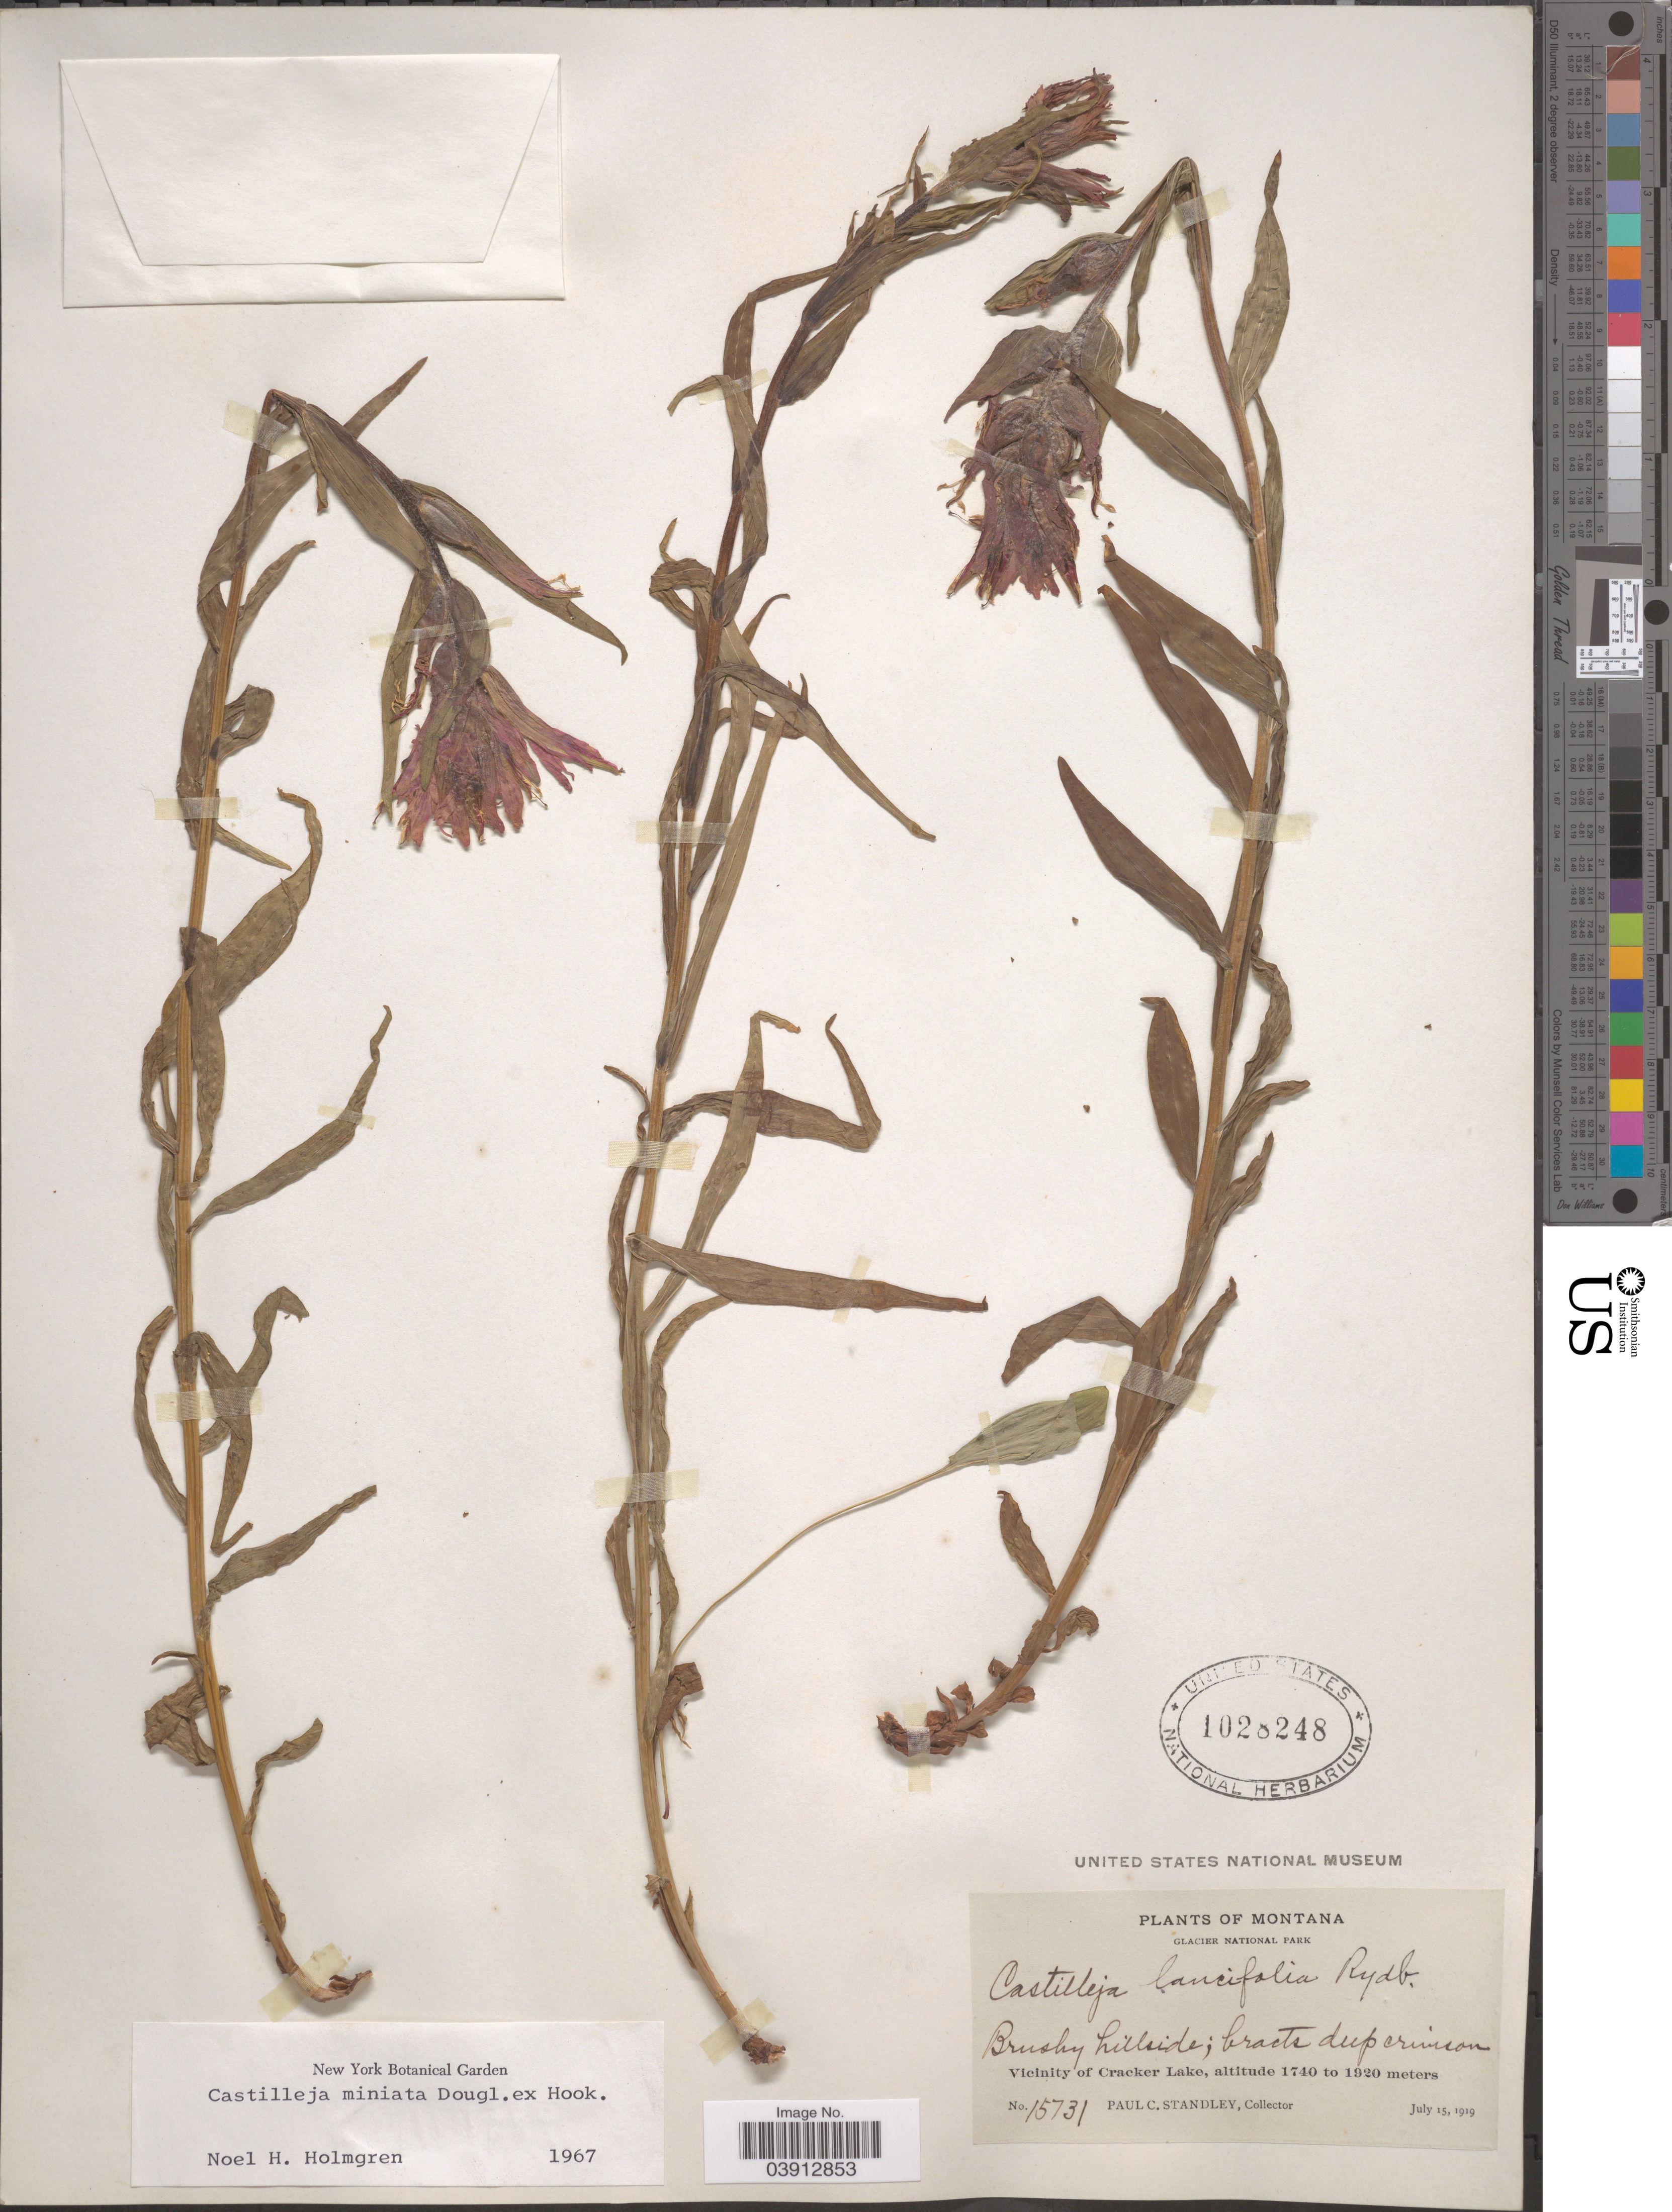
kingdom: Plantae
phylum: Tracheophyta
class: Magnoliopsida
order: Lamiales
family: Orobanchaceae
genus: Castilleja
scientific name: Castilleja miniata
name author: Douglas ex Hook.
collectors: P. C. Standley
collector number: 15731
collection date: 1919-07-15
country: United States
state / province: Montana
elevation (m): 1740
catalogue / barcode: US 1028248